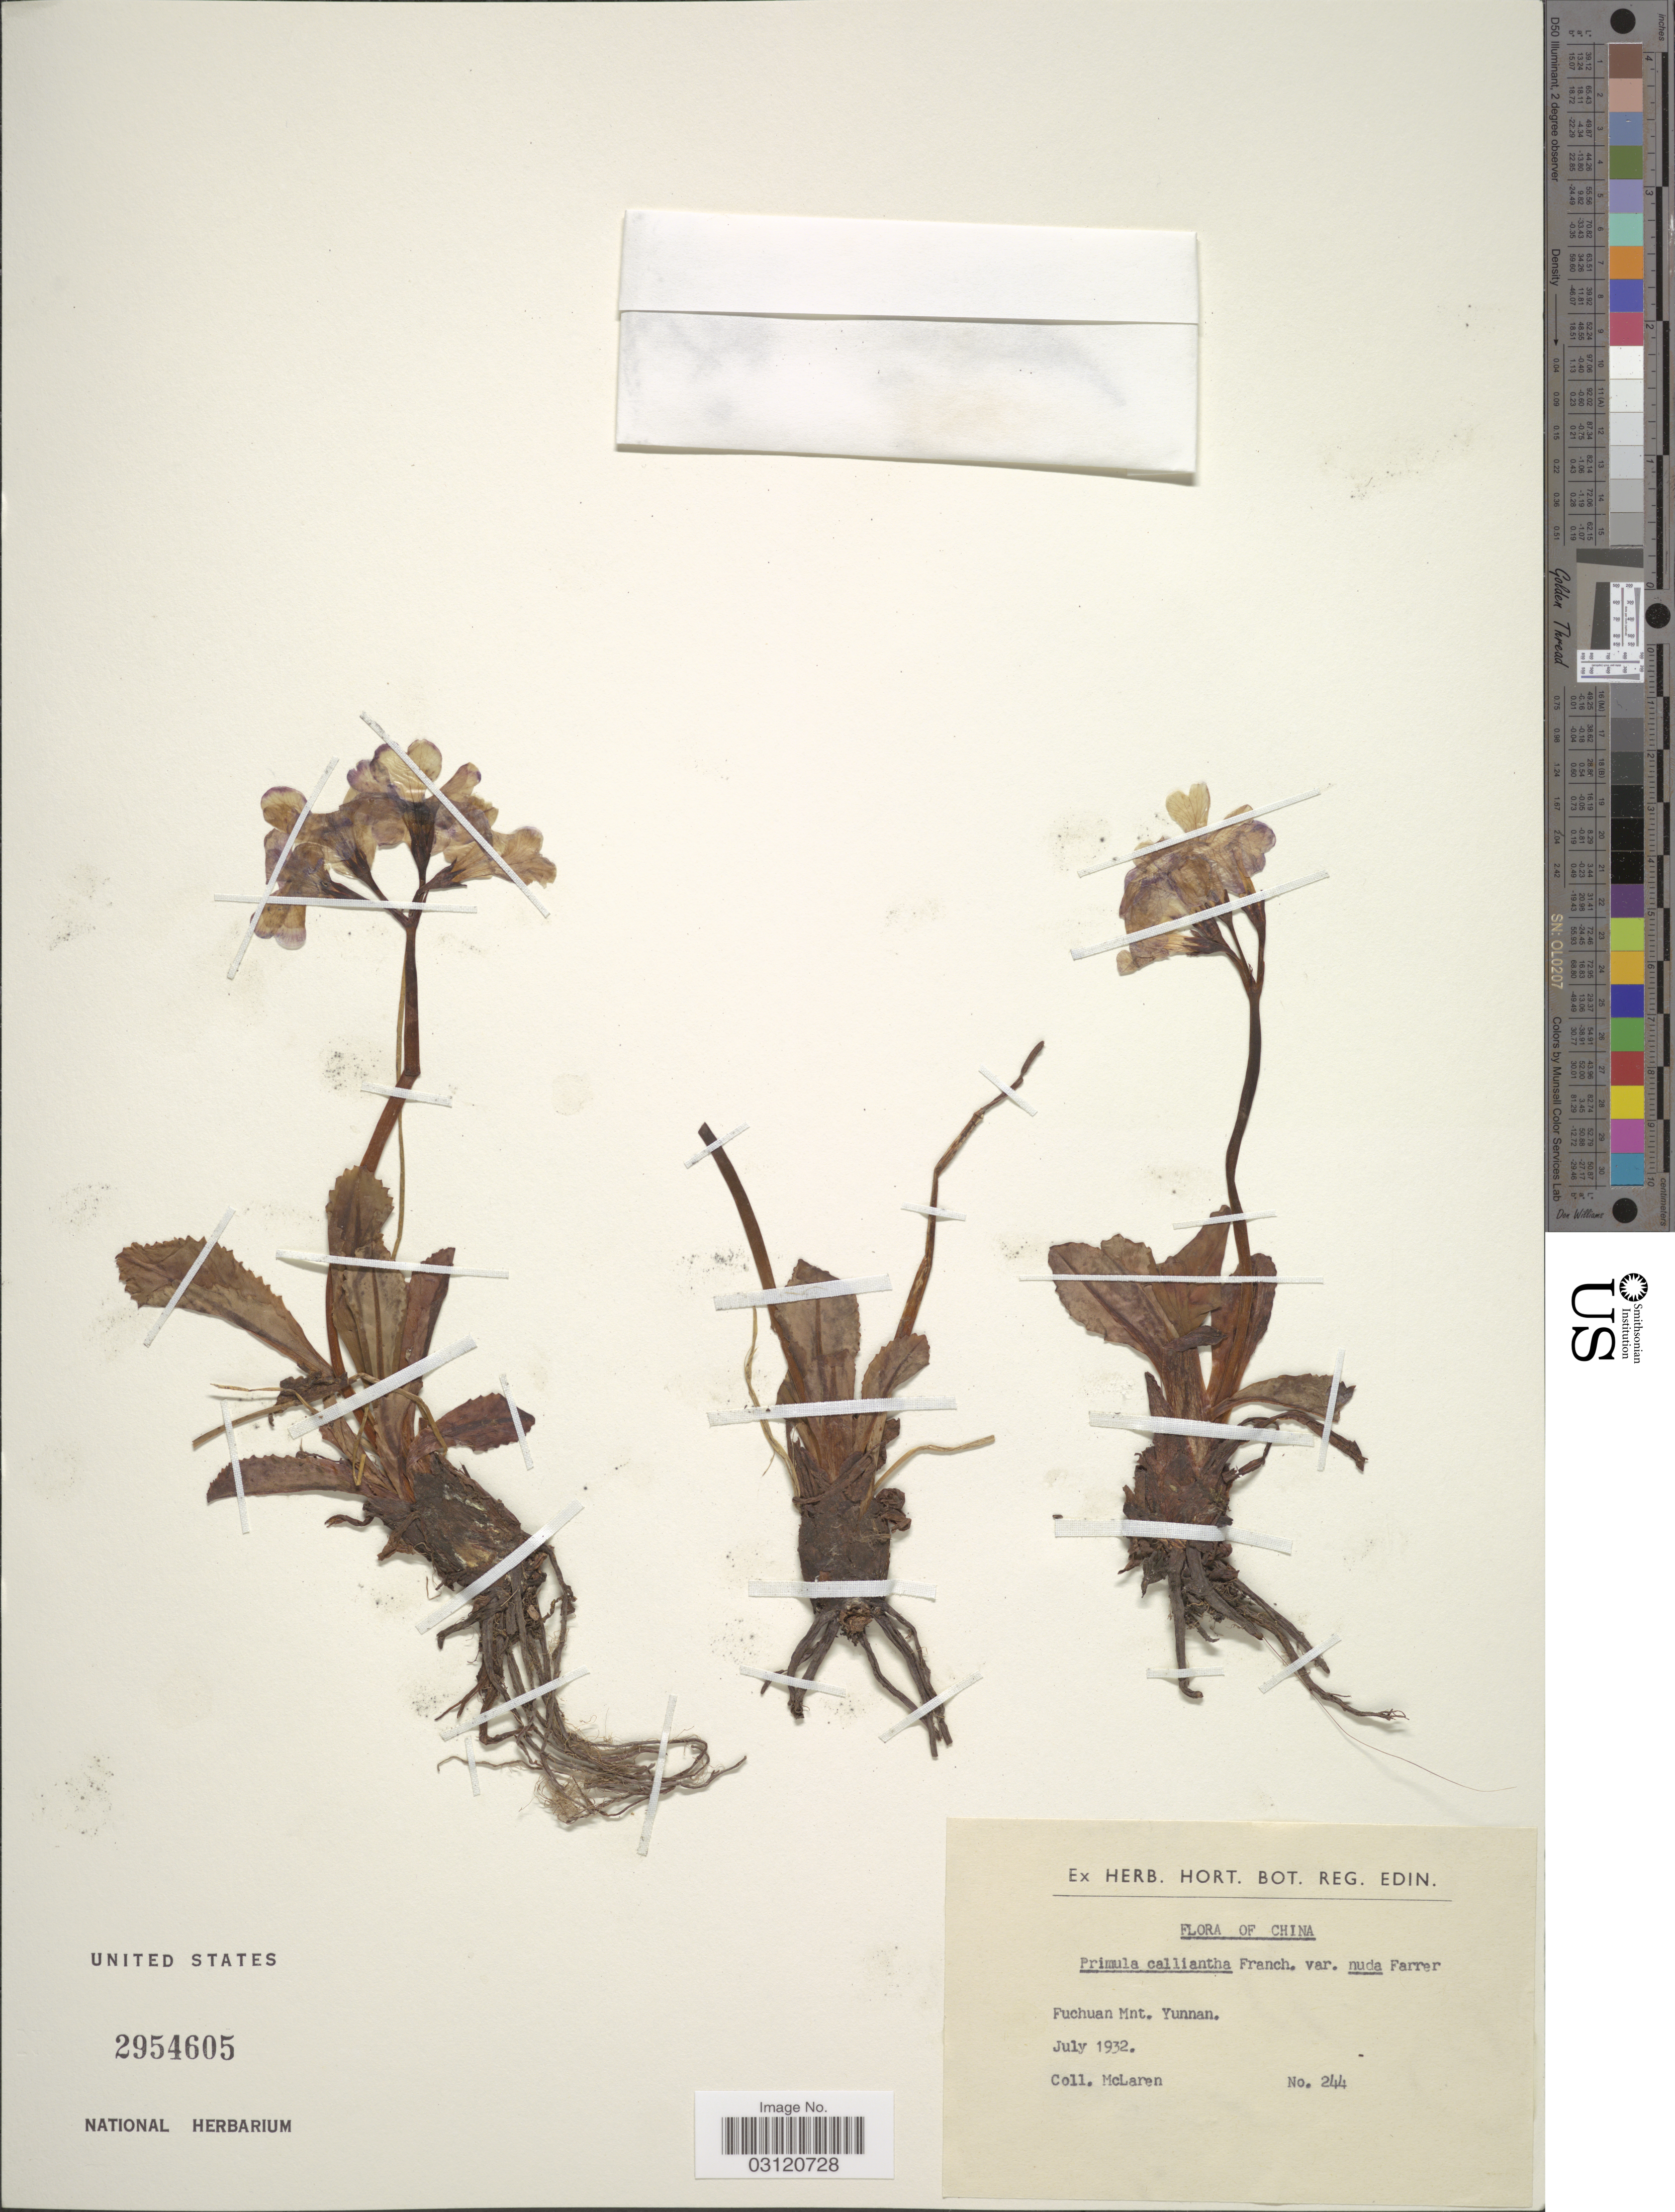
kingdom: Plantae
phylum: Tracheophyta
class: Magnoliopsida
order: Ericales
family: Primulaceae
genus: Primula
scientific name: Primula calliantha subsp. bryophila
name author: (Balf. f. & Farrer) W.W. Sm. & Forrest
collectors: McLaren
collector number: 244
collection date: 1932-07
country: China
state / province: Yunnan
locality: Fuchuan Mnt.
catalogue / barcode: US 2954605